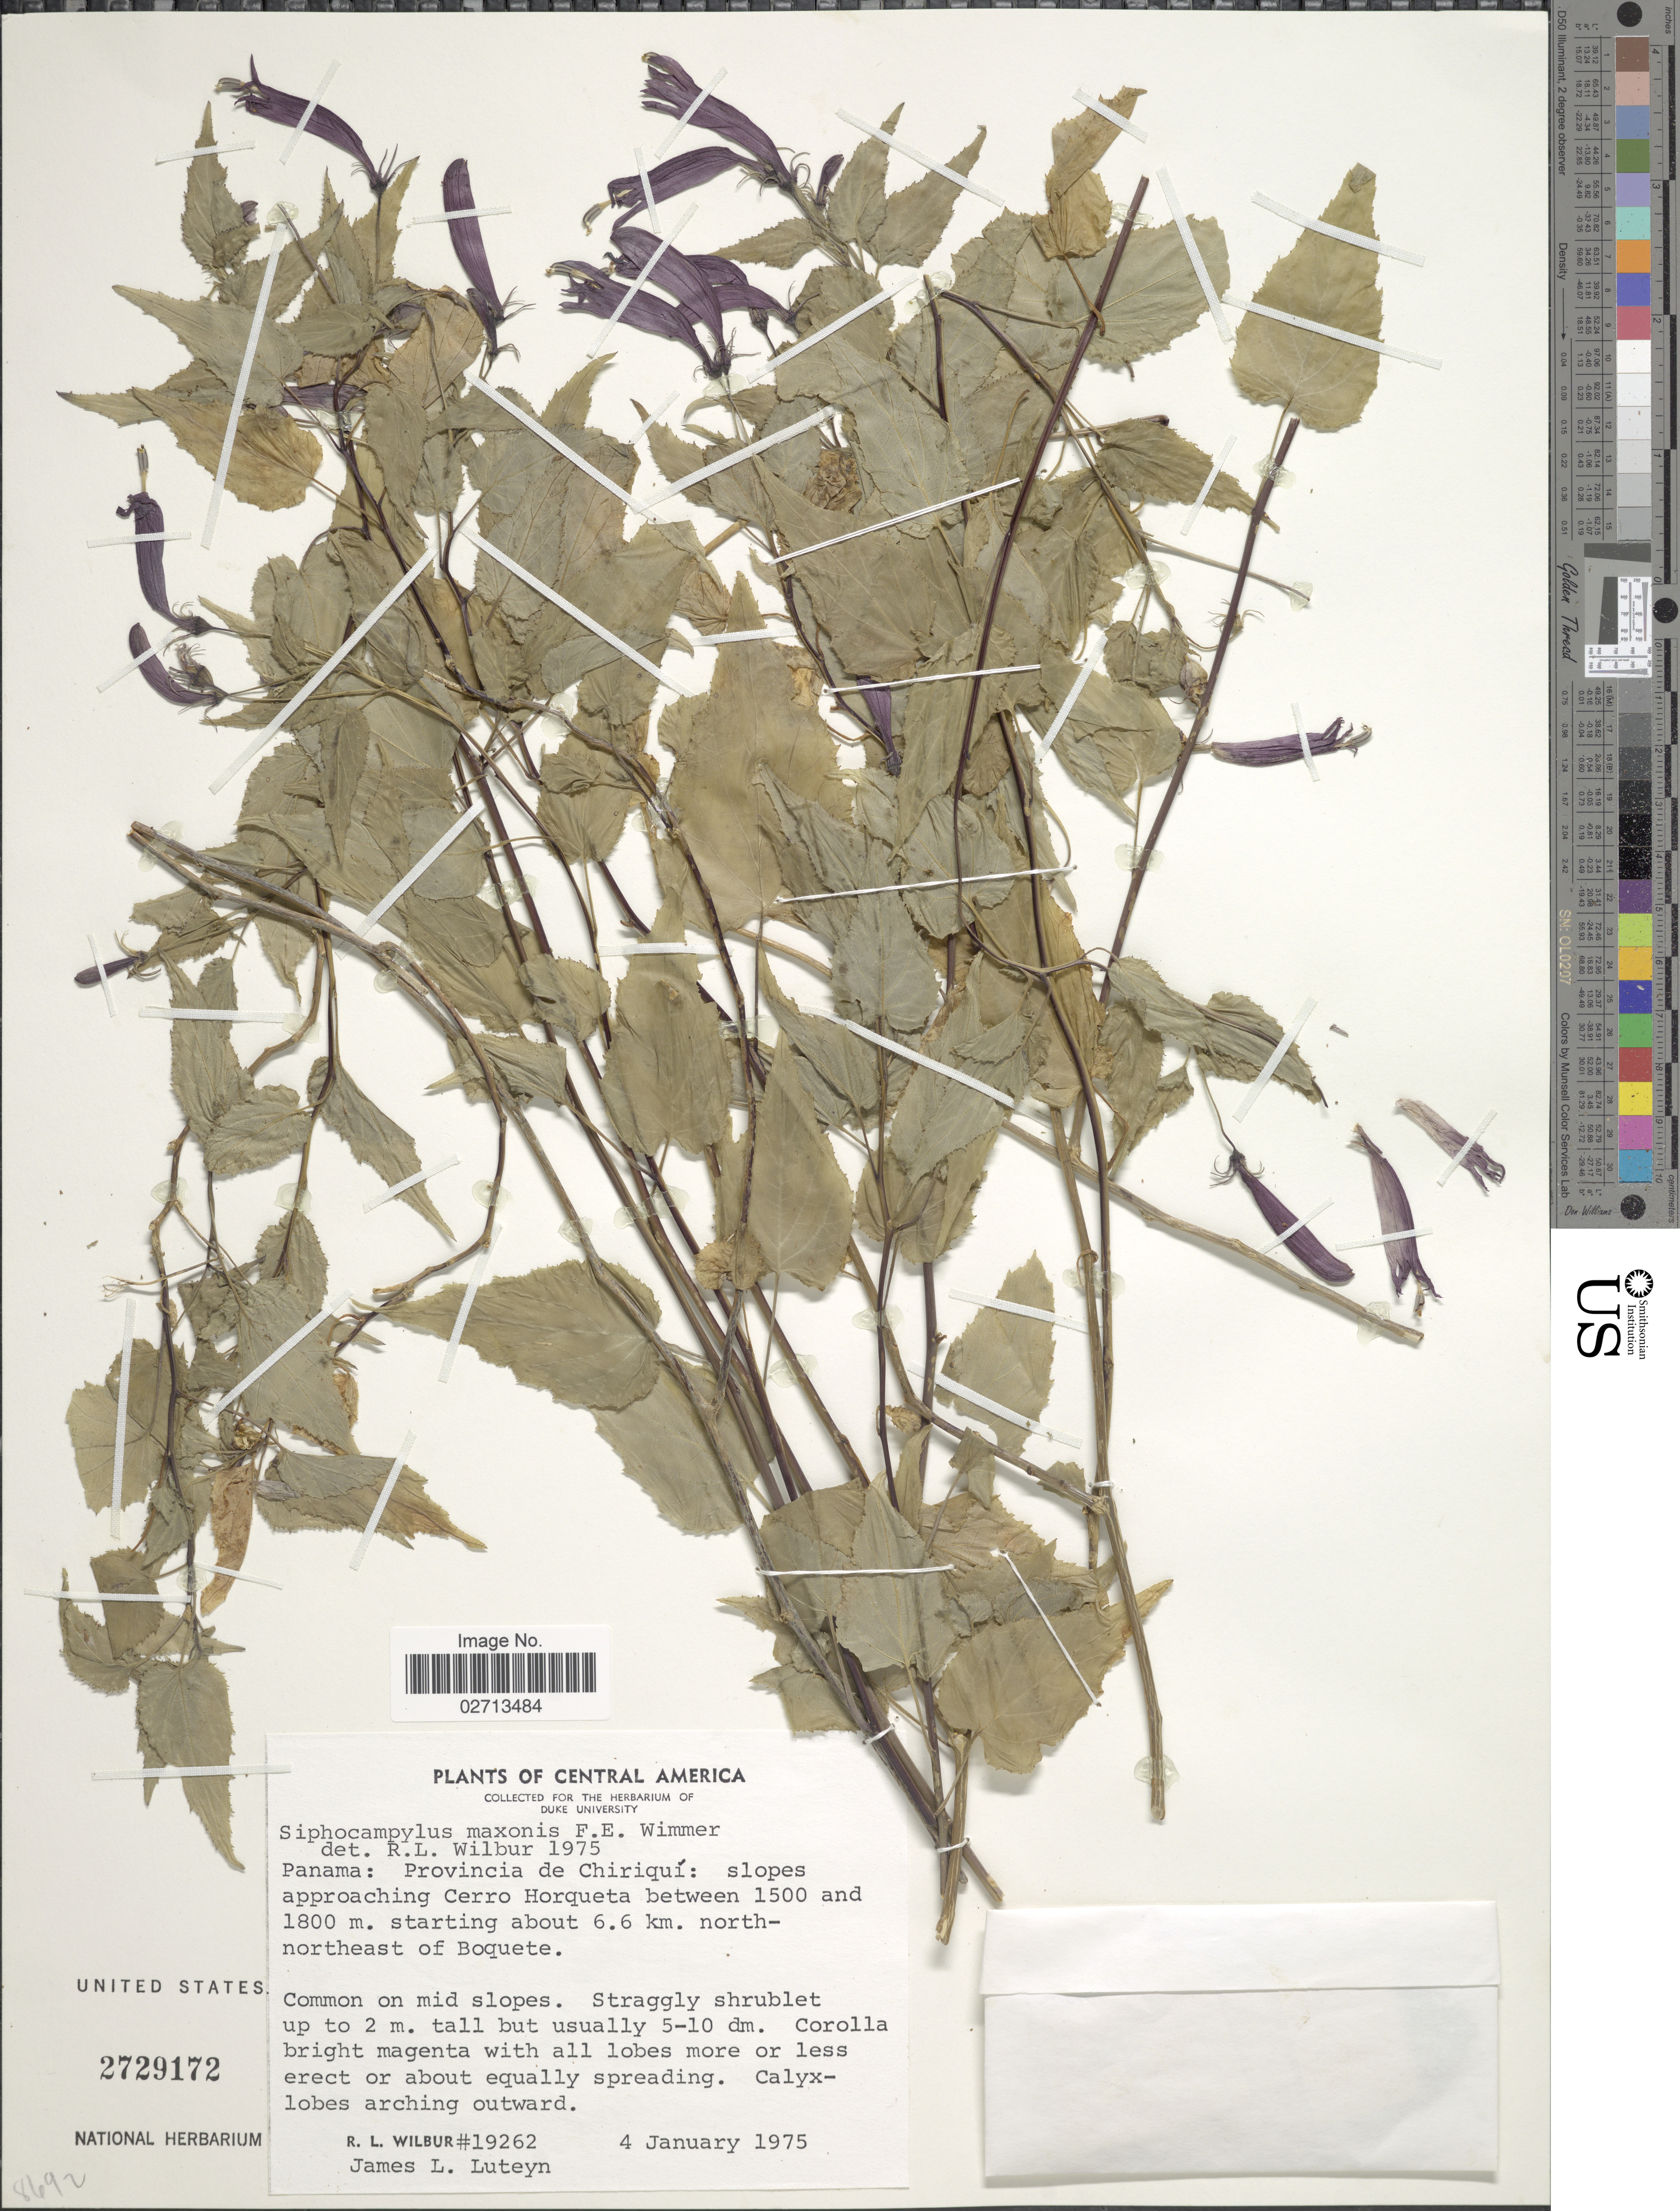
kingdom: Plantae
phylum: Tracheophyta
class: Magnoliopsida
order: Asterales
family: Campanulaceae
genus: Siphocampylus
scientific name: Siphocampylus maxonis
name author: E. Wimm.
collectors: R. L. Wilbur & J. L. Luteyn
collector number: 19262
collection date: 1975-01-04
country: Panama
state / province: Chiriqui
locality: Slopes approaching Cerro Horqueta. Starting about 6.6 km north-northeast of Boquete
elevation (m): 1500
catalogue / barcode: US 2729172